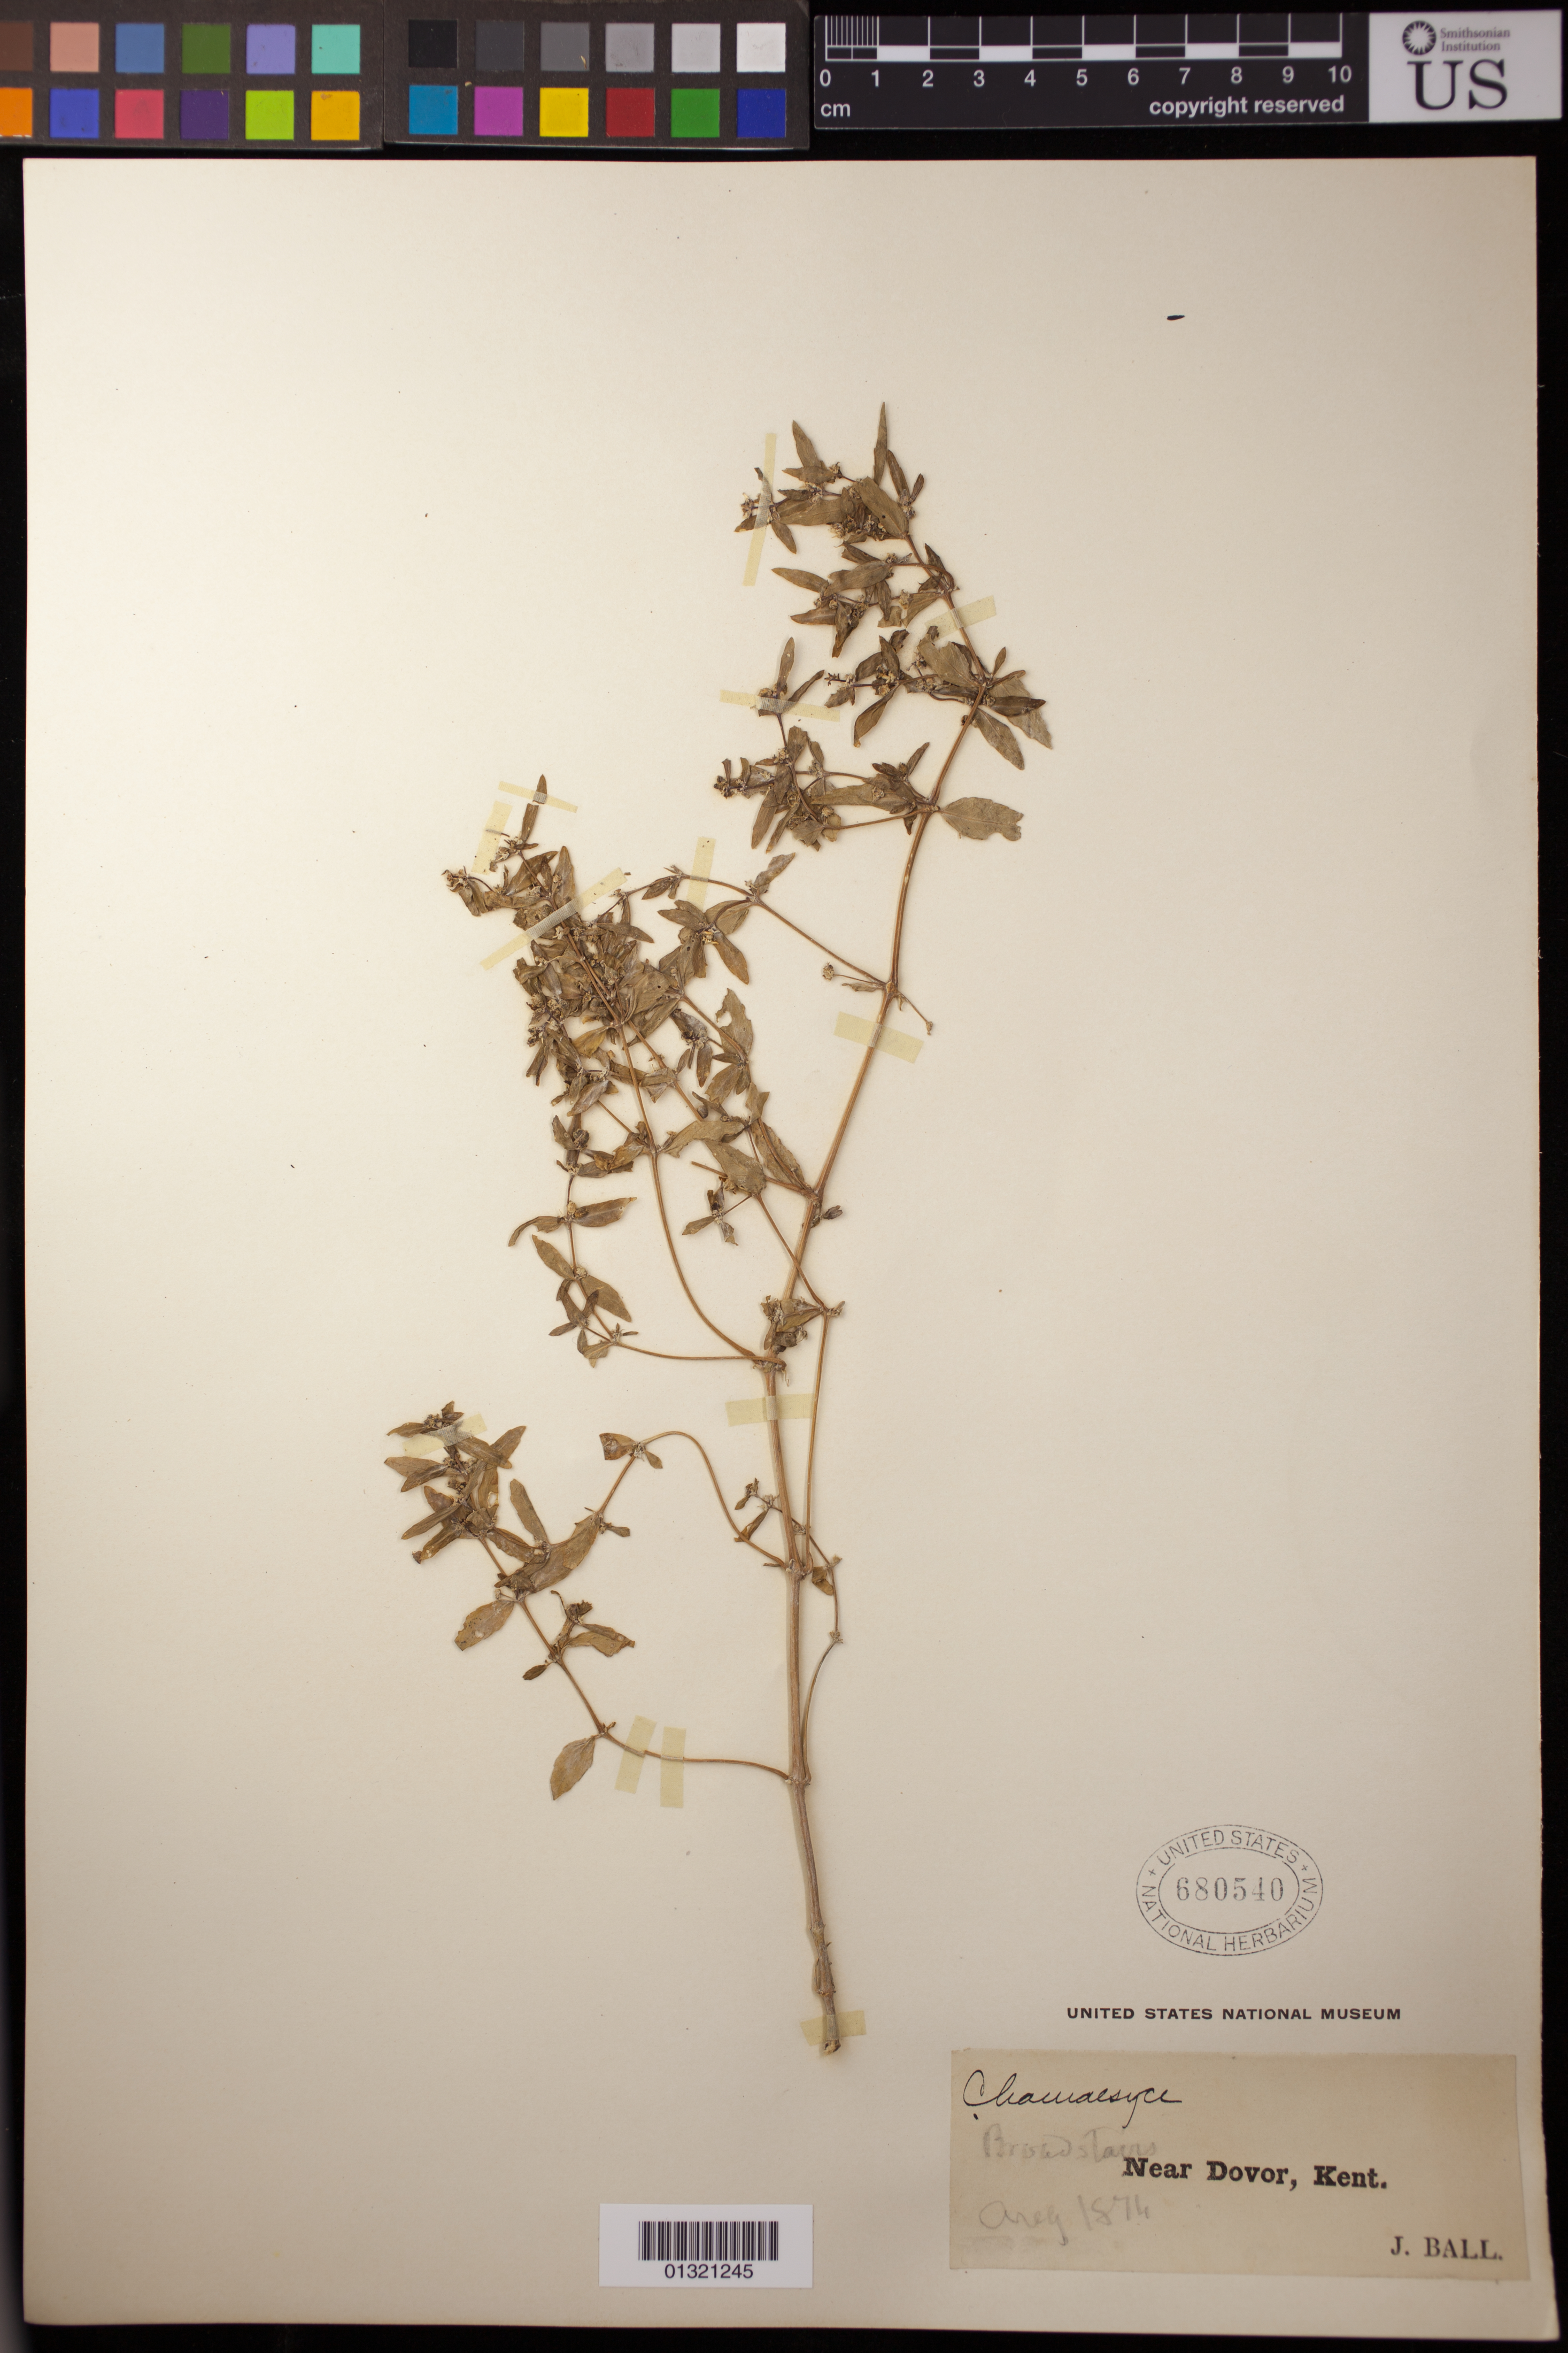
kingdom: Plantae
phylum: Tracheophyta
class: Magnoliopsida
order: Malpighiales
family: Euphorbiaceae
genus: Euphorbia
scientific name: Euphorbia sp.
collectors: J. Ball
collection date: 1874-08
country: United Kingdom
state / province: England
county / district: Kent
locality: near Dover, Kent.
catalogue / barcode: US 680540